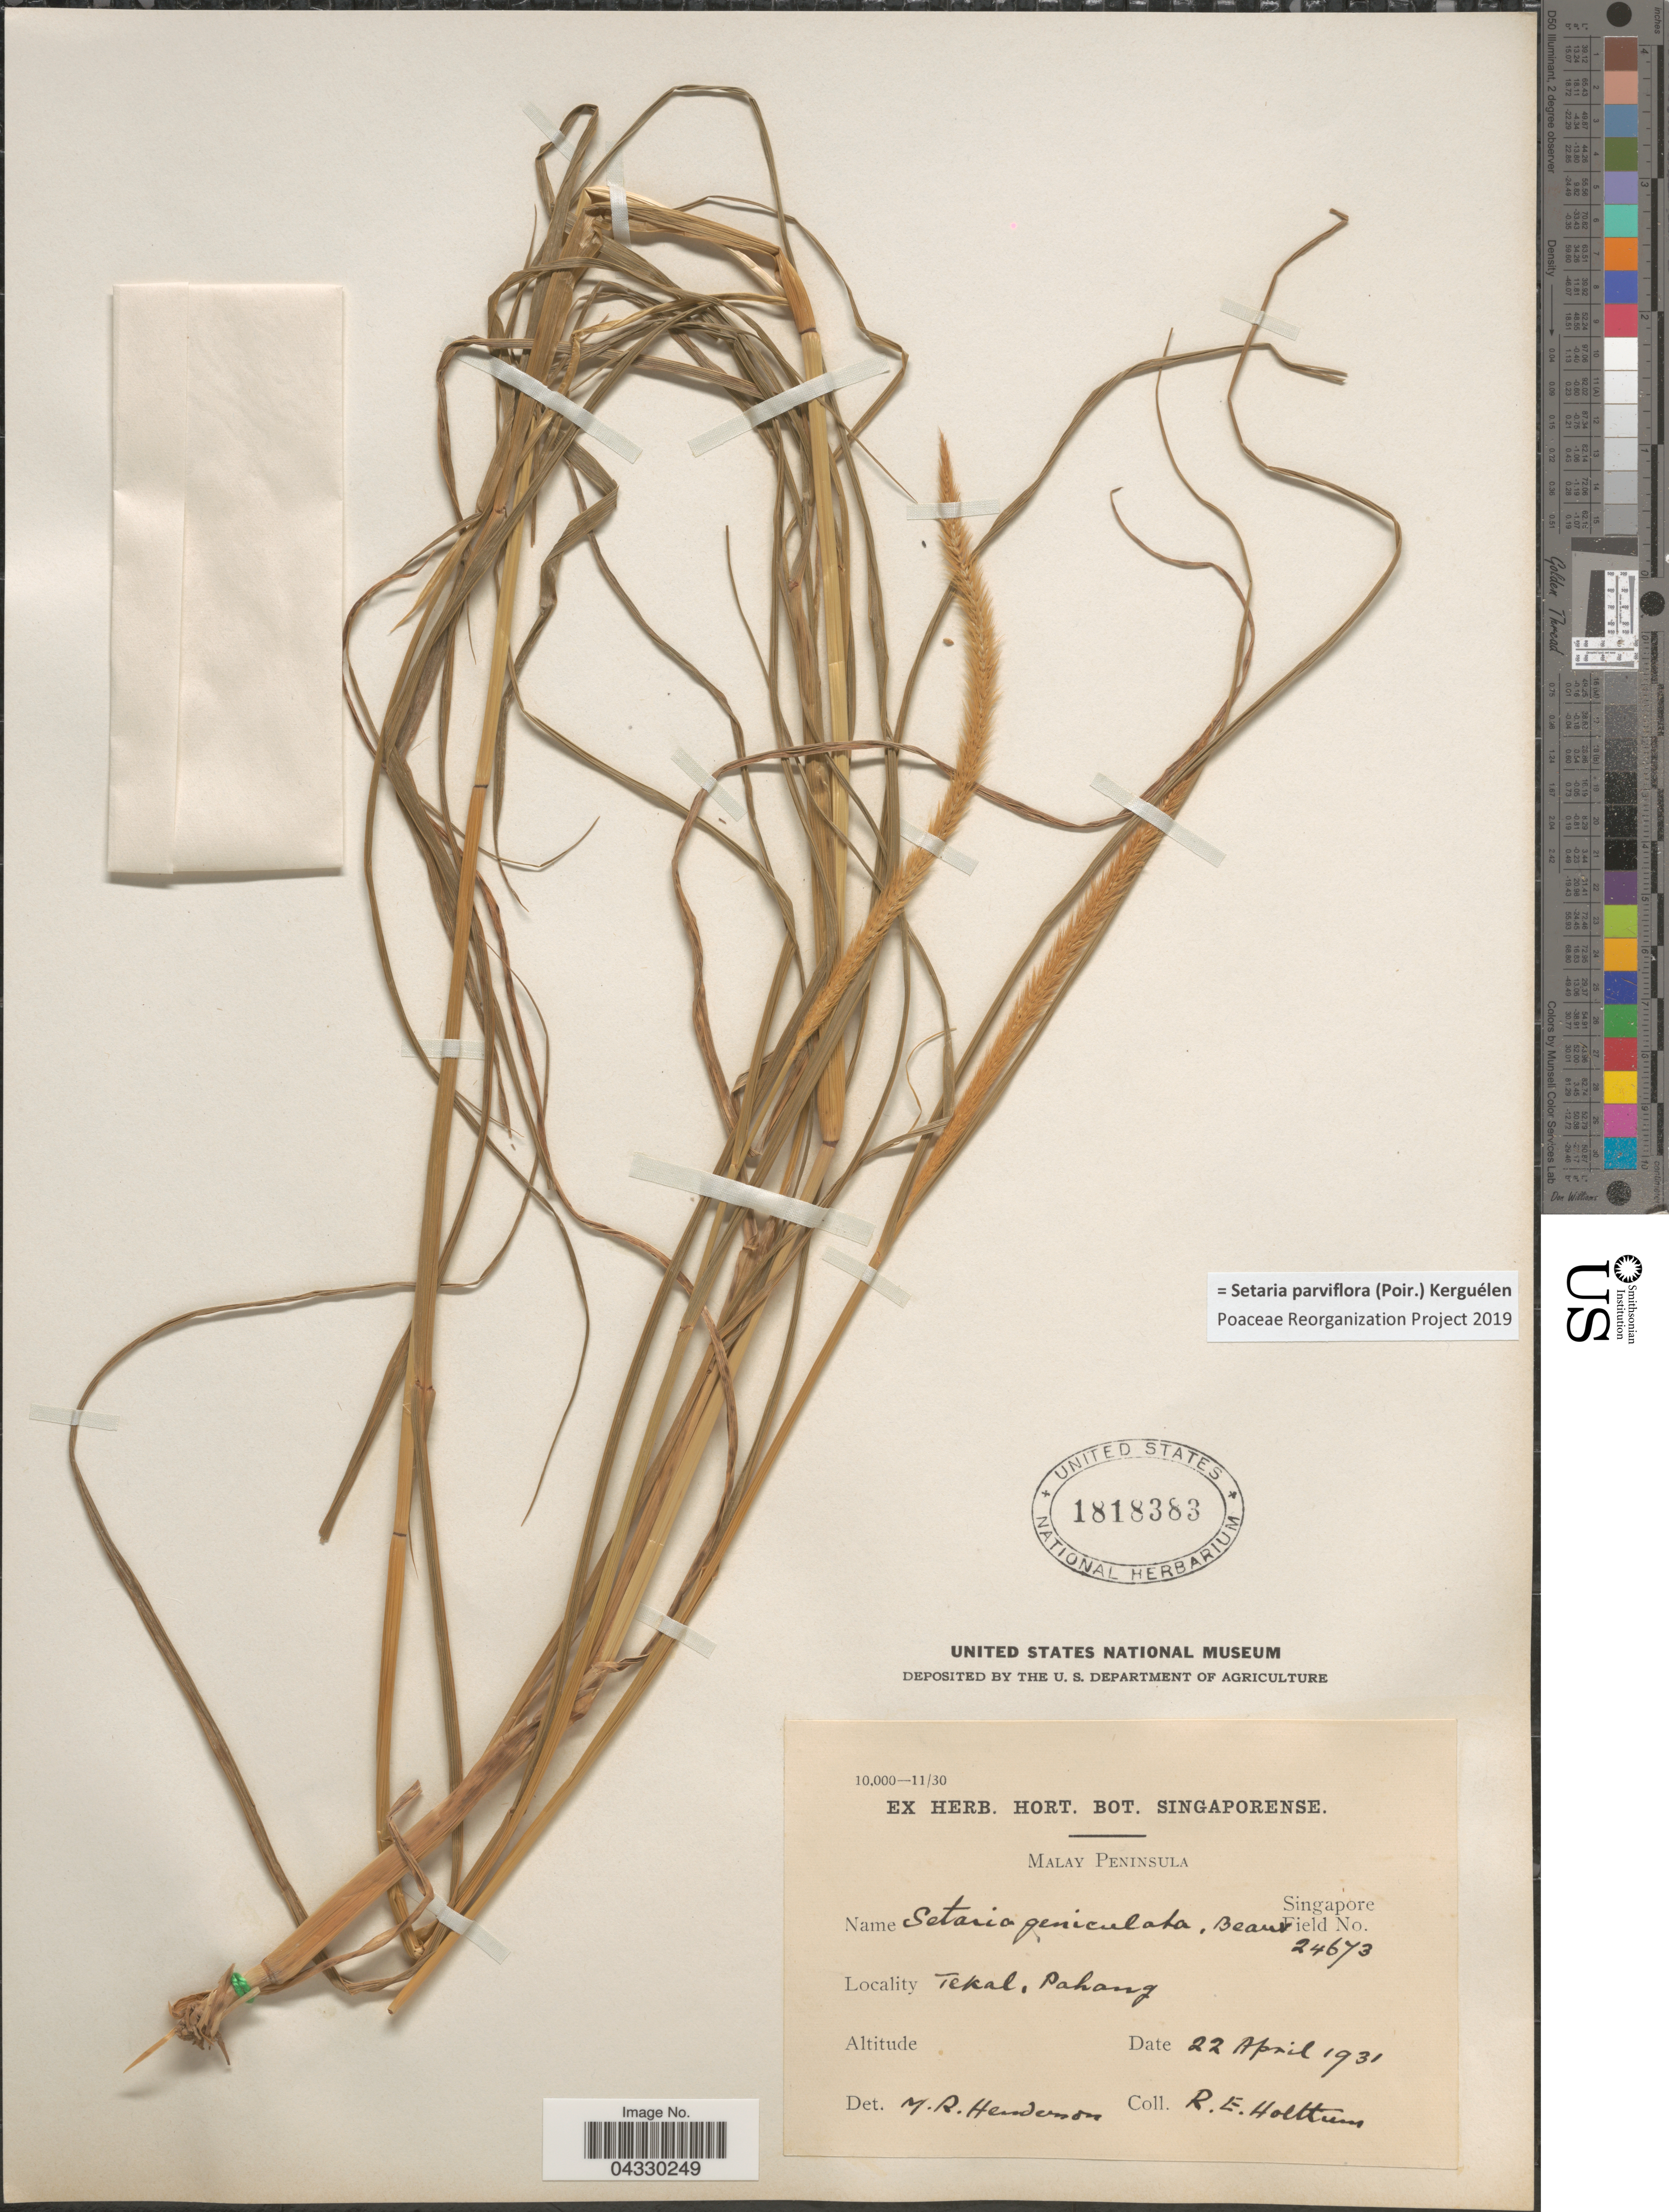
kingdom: Plantae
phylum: Tracheophyta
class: Liliopsida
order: Poales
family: Poaceae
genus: Setaria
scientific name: Setaria parviflora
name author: (Poir.) Kerguélen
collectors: M. Henderson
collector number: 24673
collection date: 1931-04-22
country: Malaysia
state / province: Pahang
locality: Malay Peninsula. Tekal.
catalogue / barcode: US 1818383